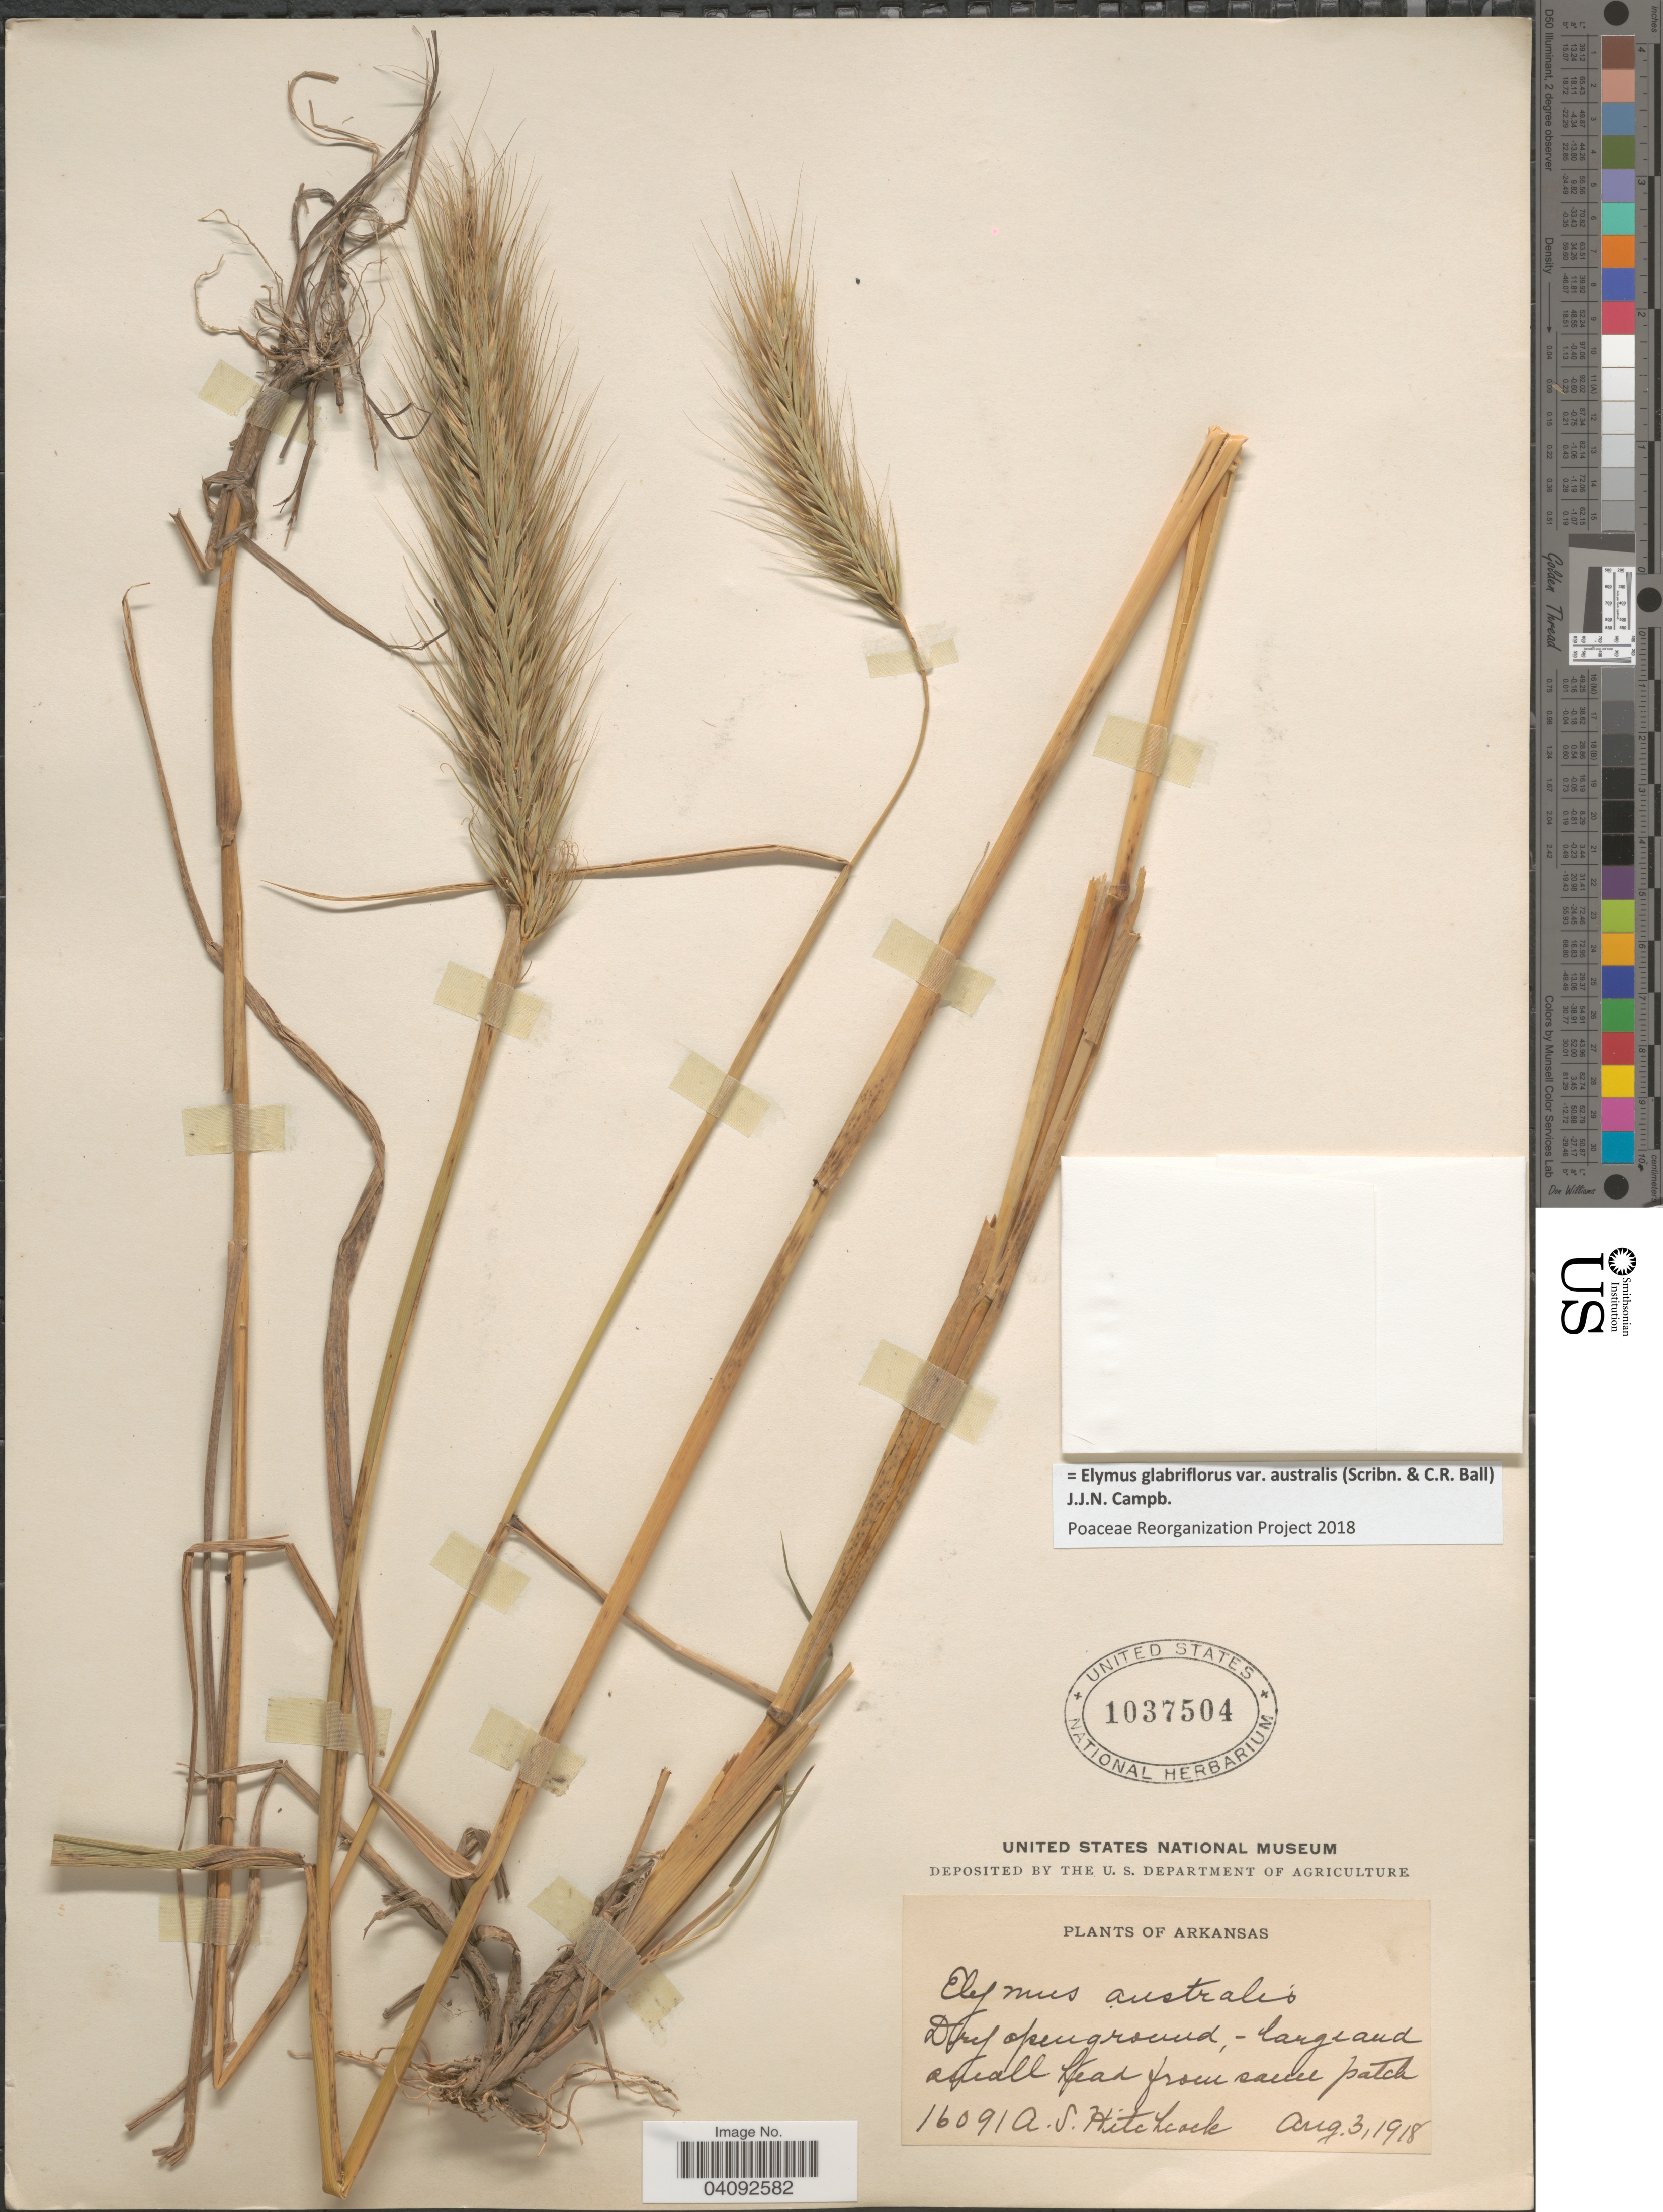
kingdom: Plantae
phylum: Tracheophyta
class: Liliopsida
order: Poales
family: Poaceae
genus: Elymus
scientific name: Elymus glabriflorus var. australis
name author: (Scribn. & C.R. Ball) J.J.N. Campb.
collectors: A. S. Hitchcock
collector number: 16091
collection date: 1918-08-03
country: United States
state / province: Arkansas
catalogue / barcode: US 1037504